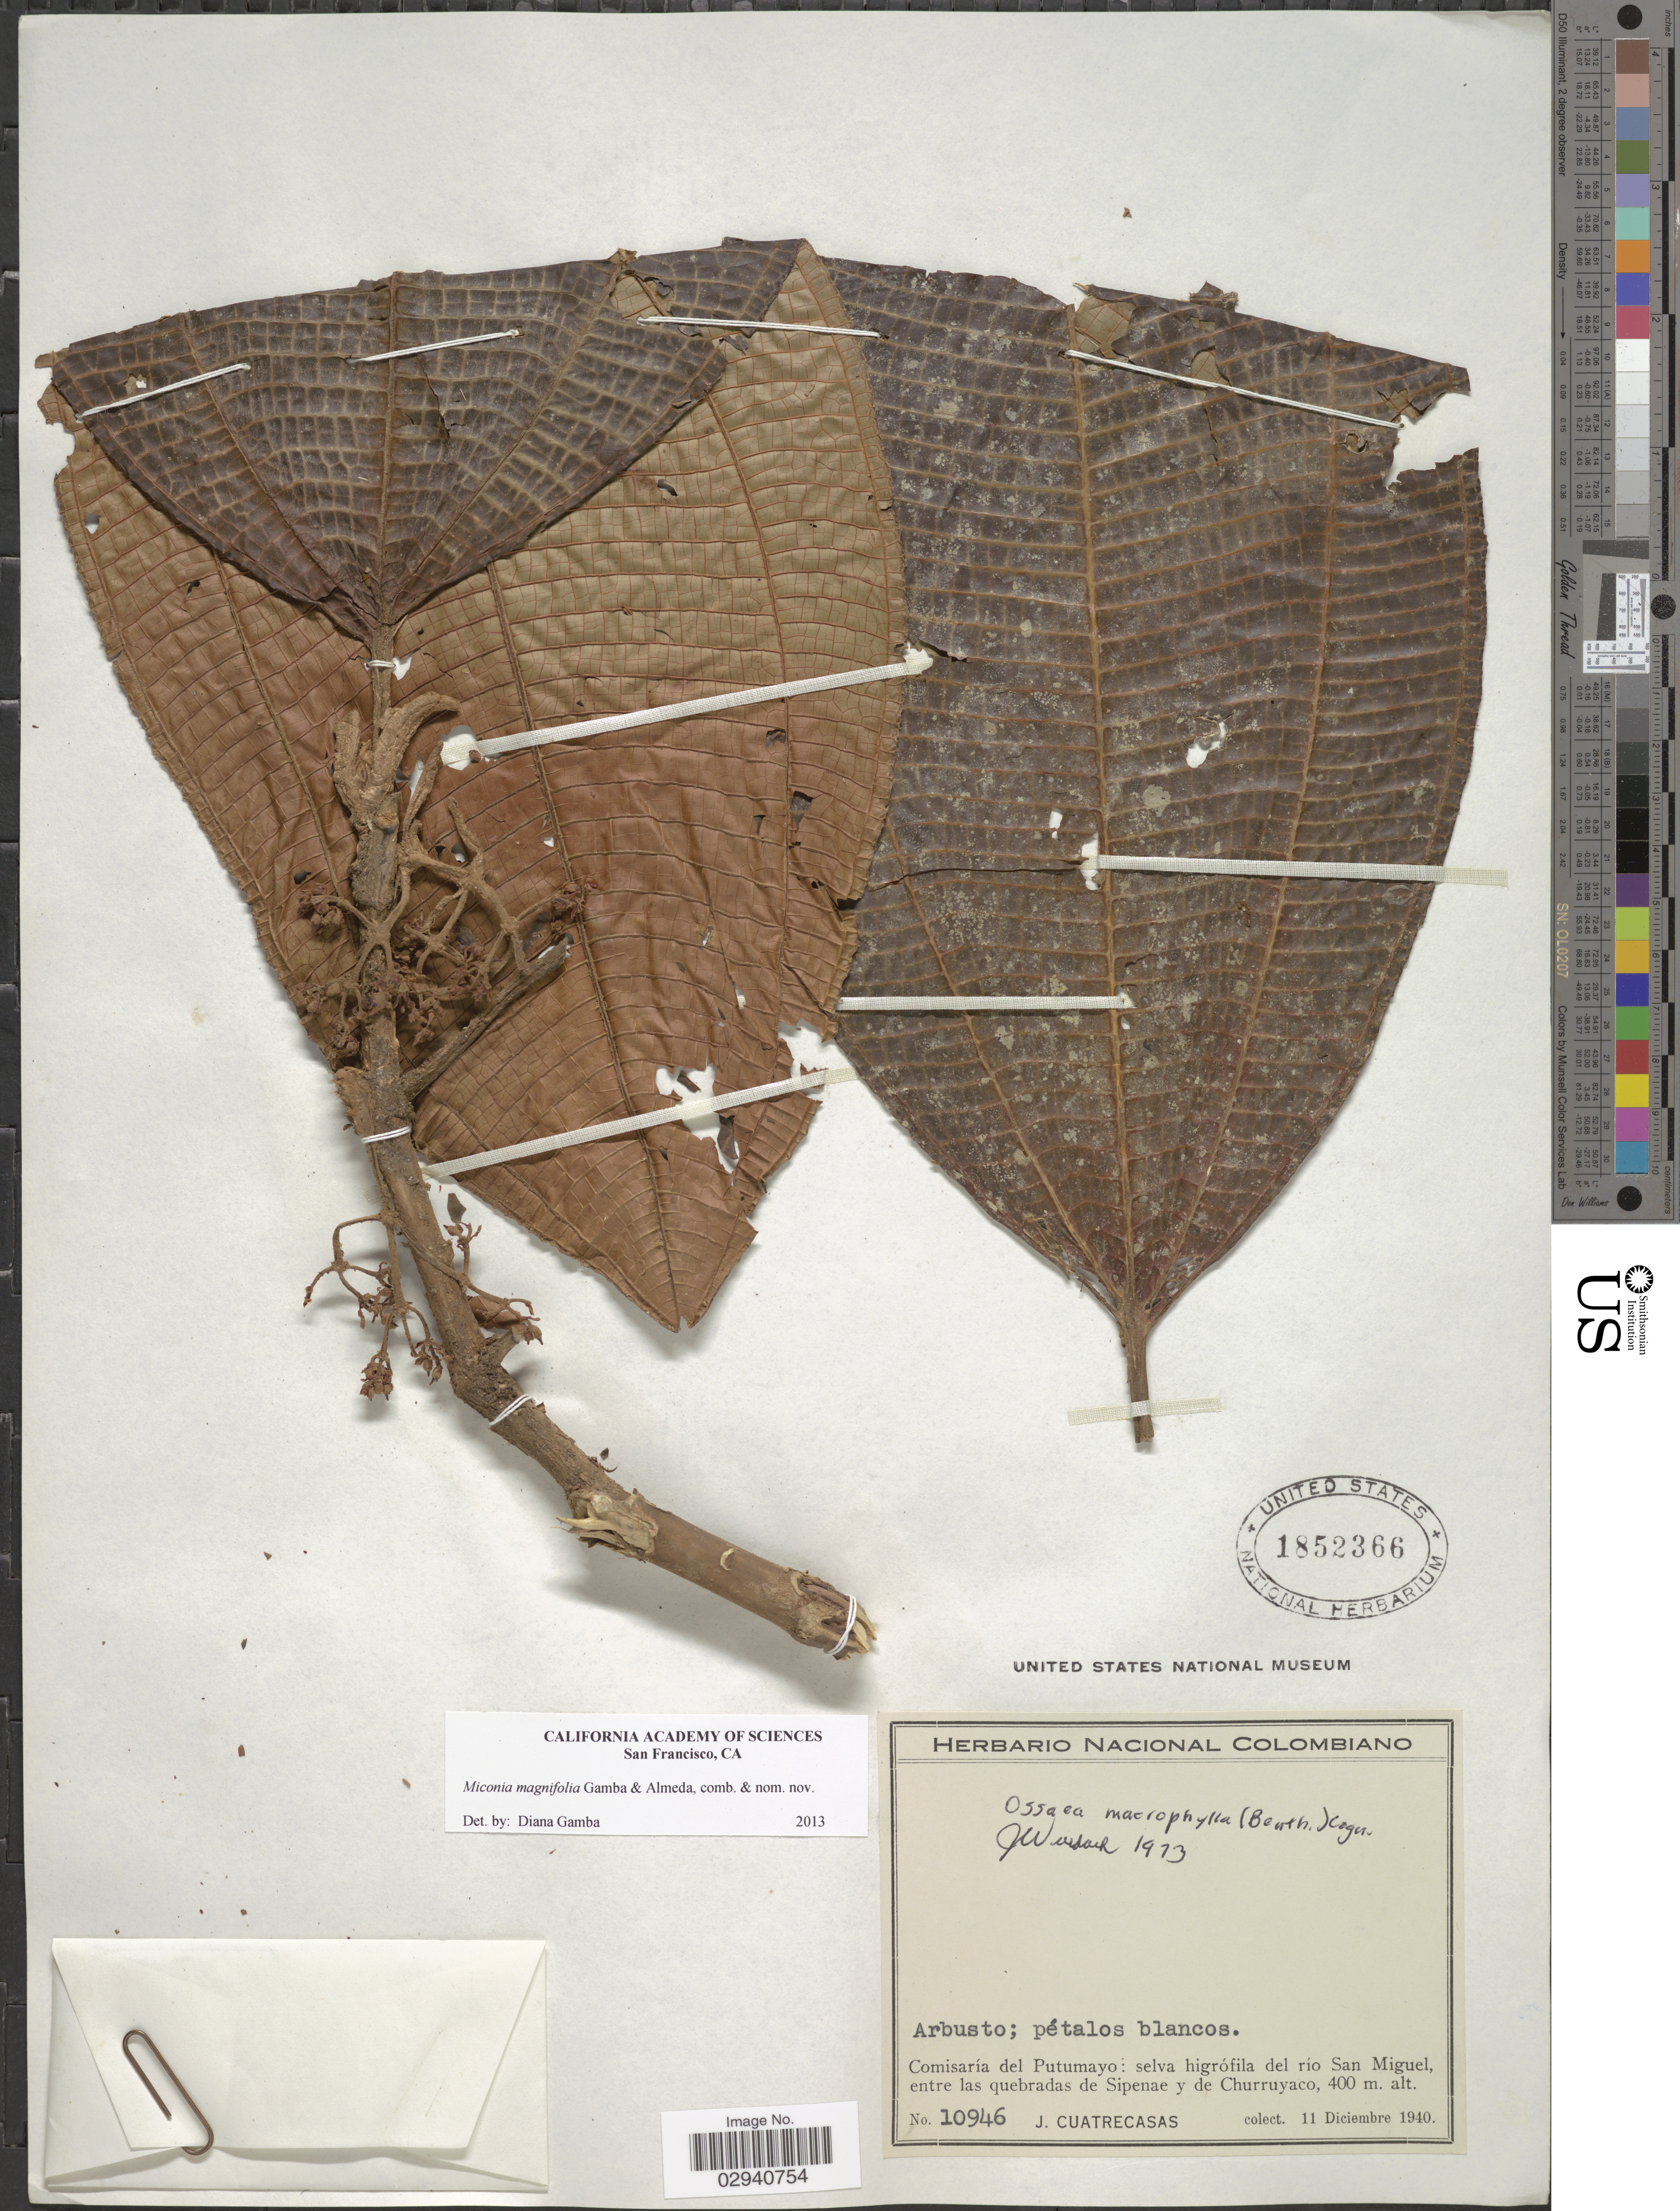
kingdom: Plantae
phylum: Tracheophyta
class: Magnoliopsida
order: Myrtales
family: Melastomataceae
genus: Miconia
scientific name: Miconia magnifolia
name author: Gamba & Almeda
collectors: J. Cuatrecasas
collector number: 10946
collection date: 1940-12-11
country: Colombia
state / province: Putumayo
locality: Comisaría del Putumayo: selva higrófila del río San Miguel, entre las quebradas de Sipenare y de Churruyaco.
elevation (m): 400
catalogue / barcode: US 1852366